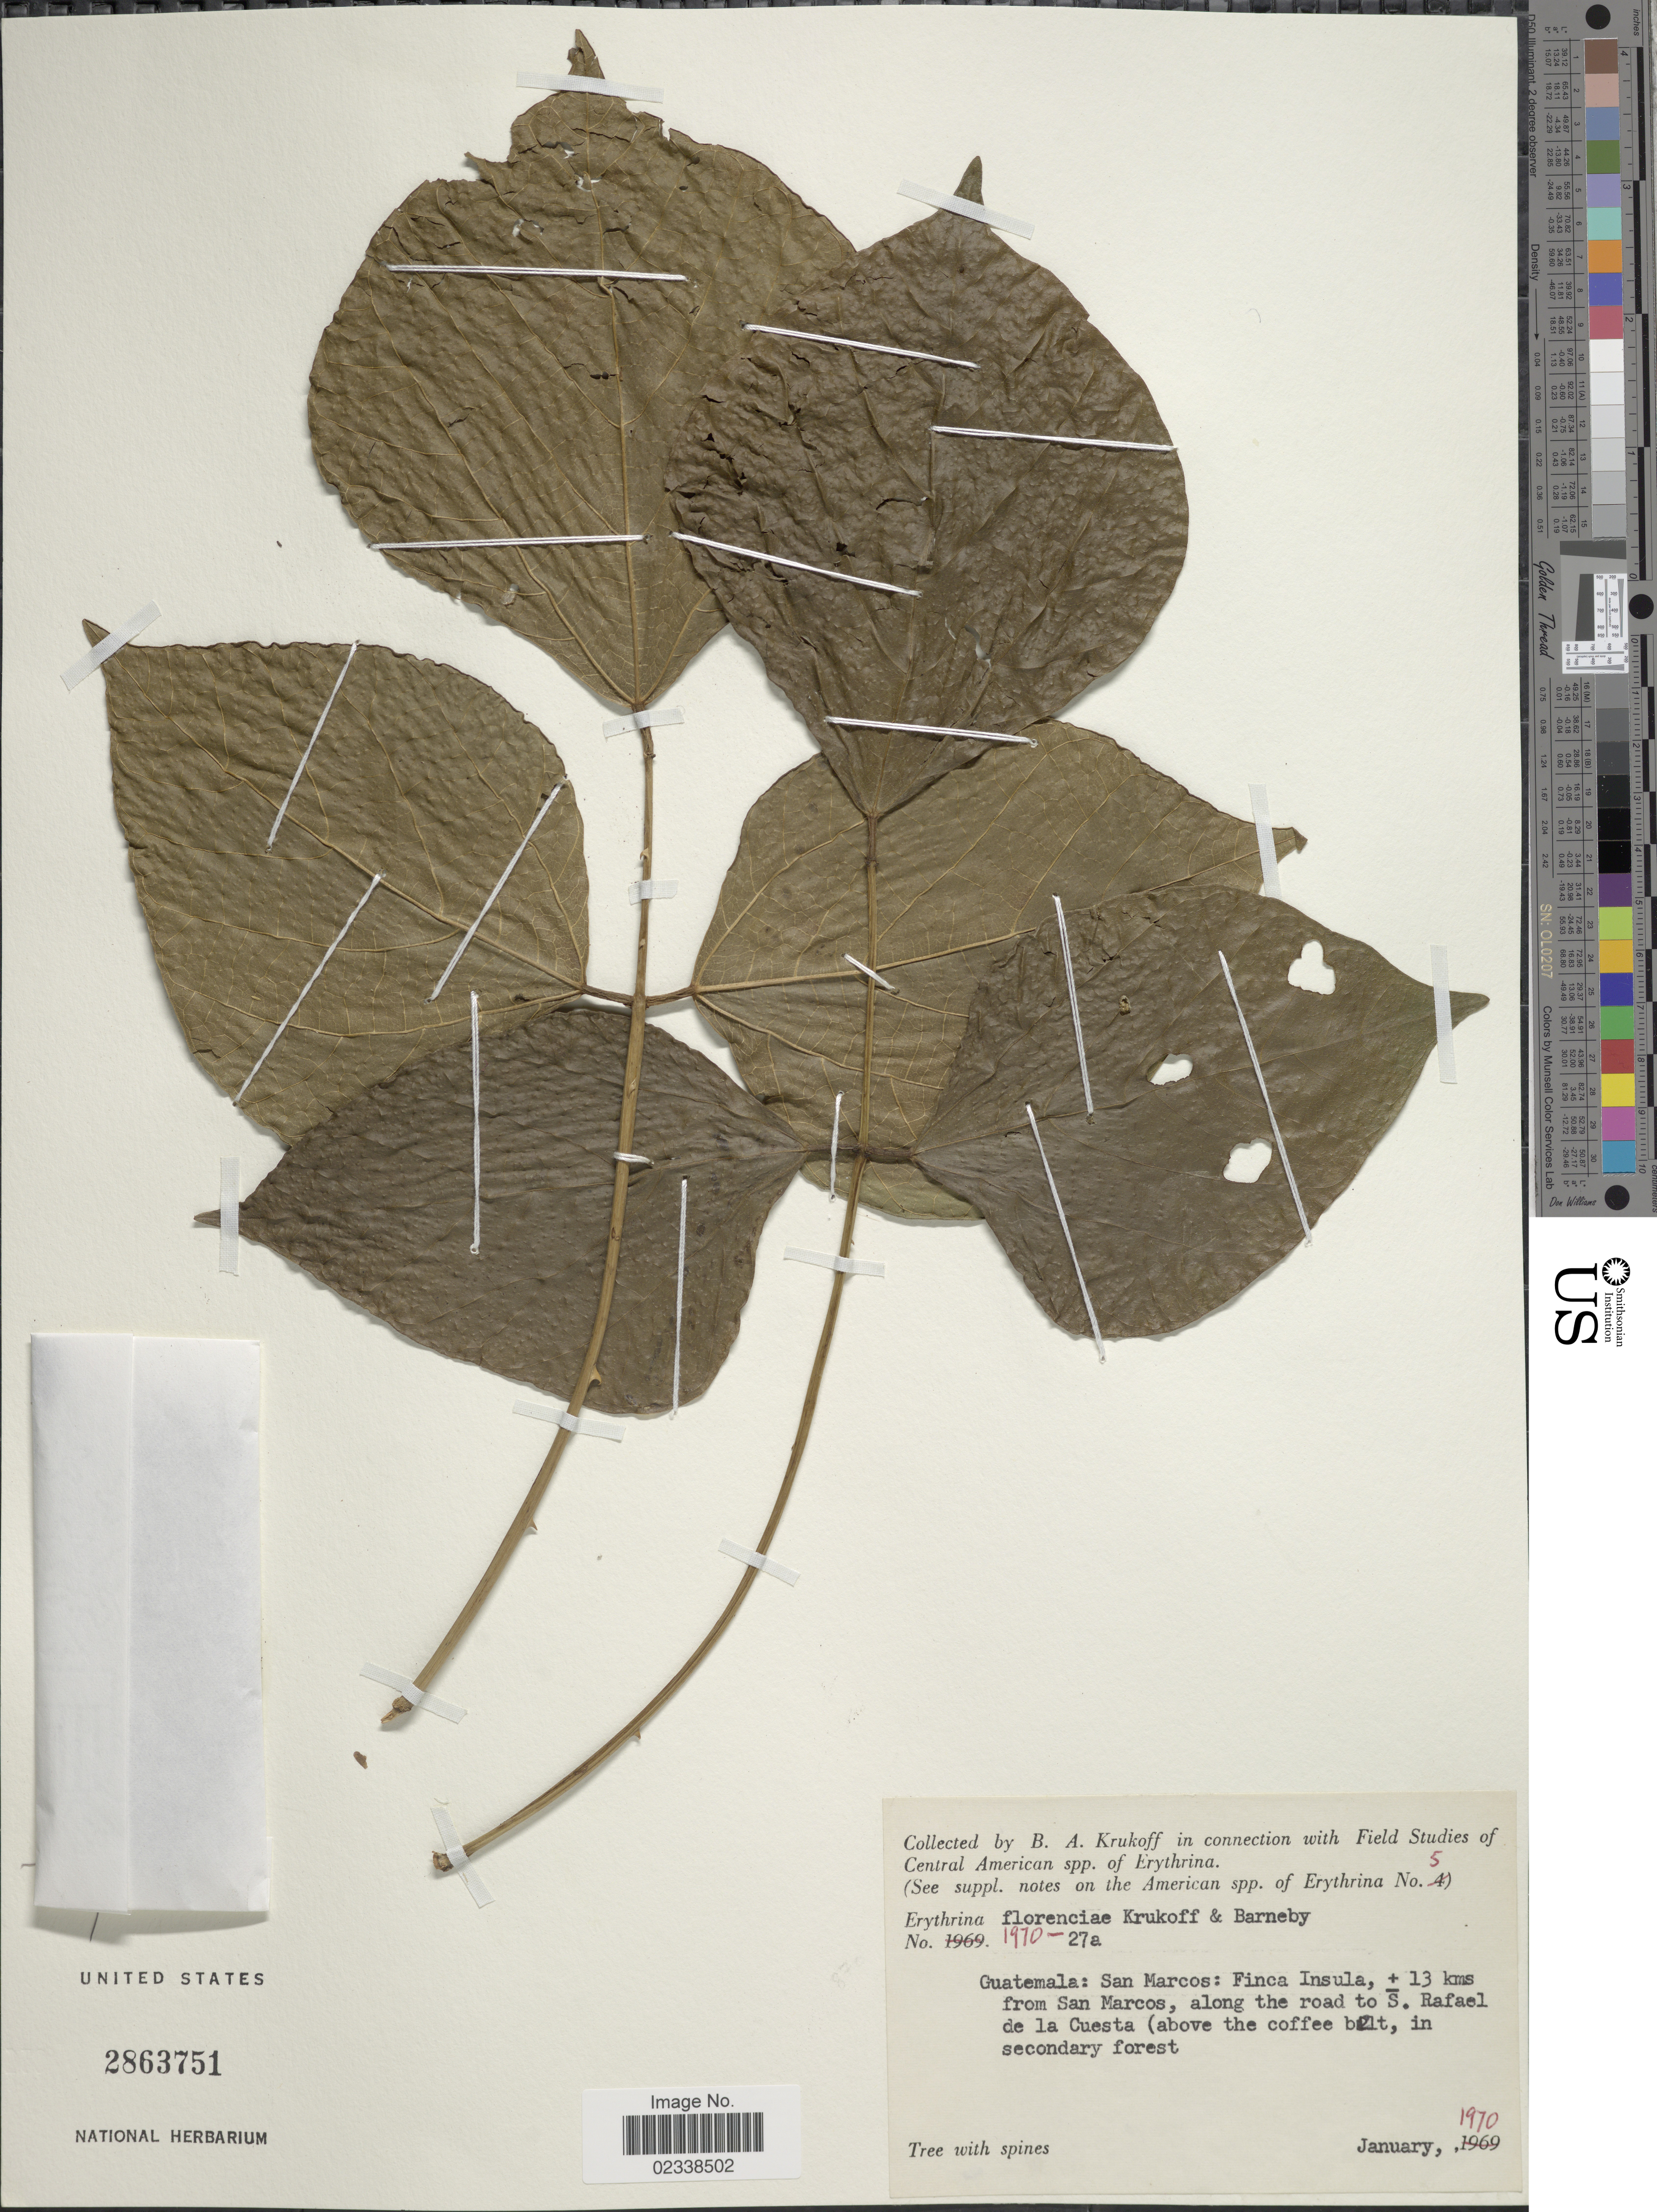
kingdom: Plantae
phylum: Tracheophyta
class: Magnoliopsida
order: Fabales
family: Fabaceae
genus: Erythrina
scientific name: Erythrina florenciae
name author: Krukoff & Barneby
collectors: B. A. Krukoff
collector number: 1970-27a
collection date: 1970-01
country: Guatemala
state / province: San Marcos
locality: Finca Insula, +/- 13 kms from San Marcos, along the road to S. Rafael de la Cuesta (above the coffee belt, in secondary forest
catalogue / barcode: US 2863751